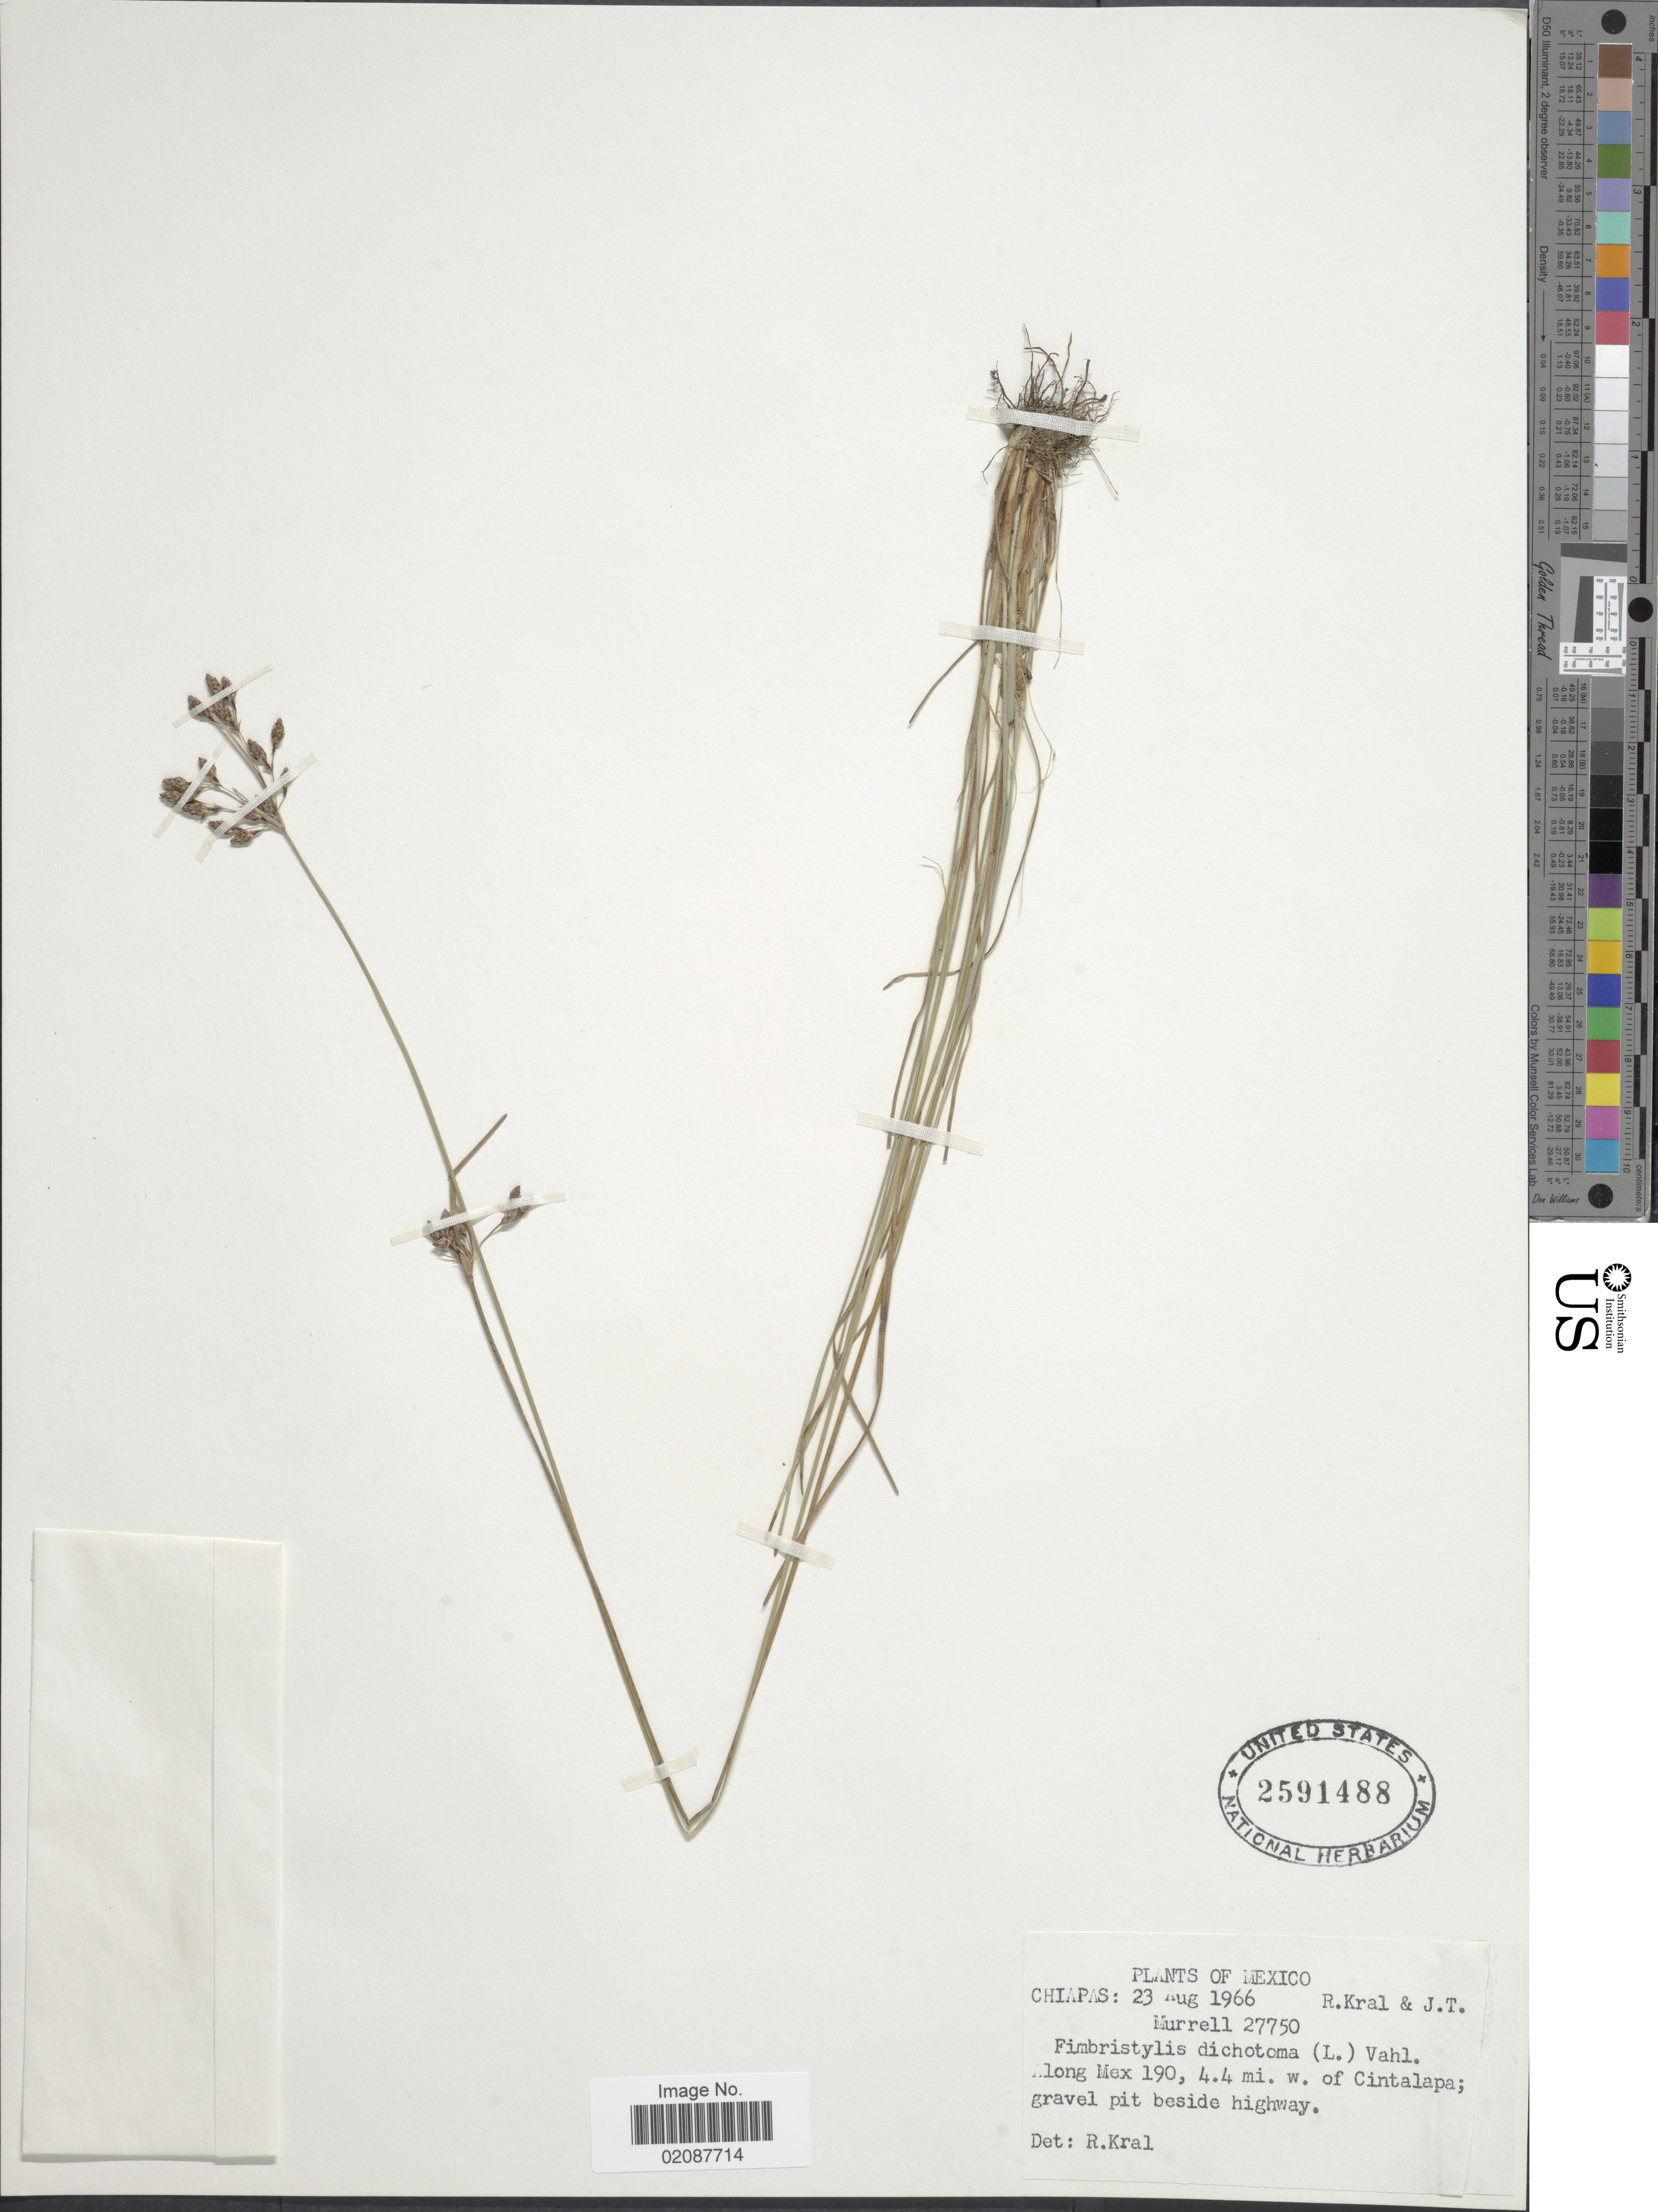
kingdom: Plantae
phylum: Tracheophyta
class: Liliopsida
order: Poales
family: Cyperaceae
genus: Fimbristylis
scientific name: Fimbristylis dichotoma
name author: (L.) Vahl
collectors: R. Kral & J. Murrell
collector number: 27750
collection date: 1966-08-23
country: Mexico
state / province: Chiapas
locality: Along Mex 190, 4.4 mi. w. of Cintalapa; gravel pit beside highway.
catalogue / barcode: US 2591488